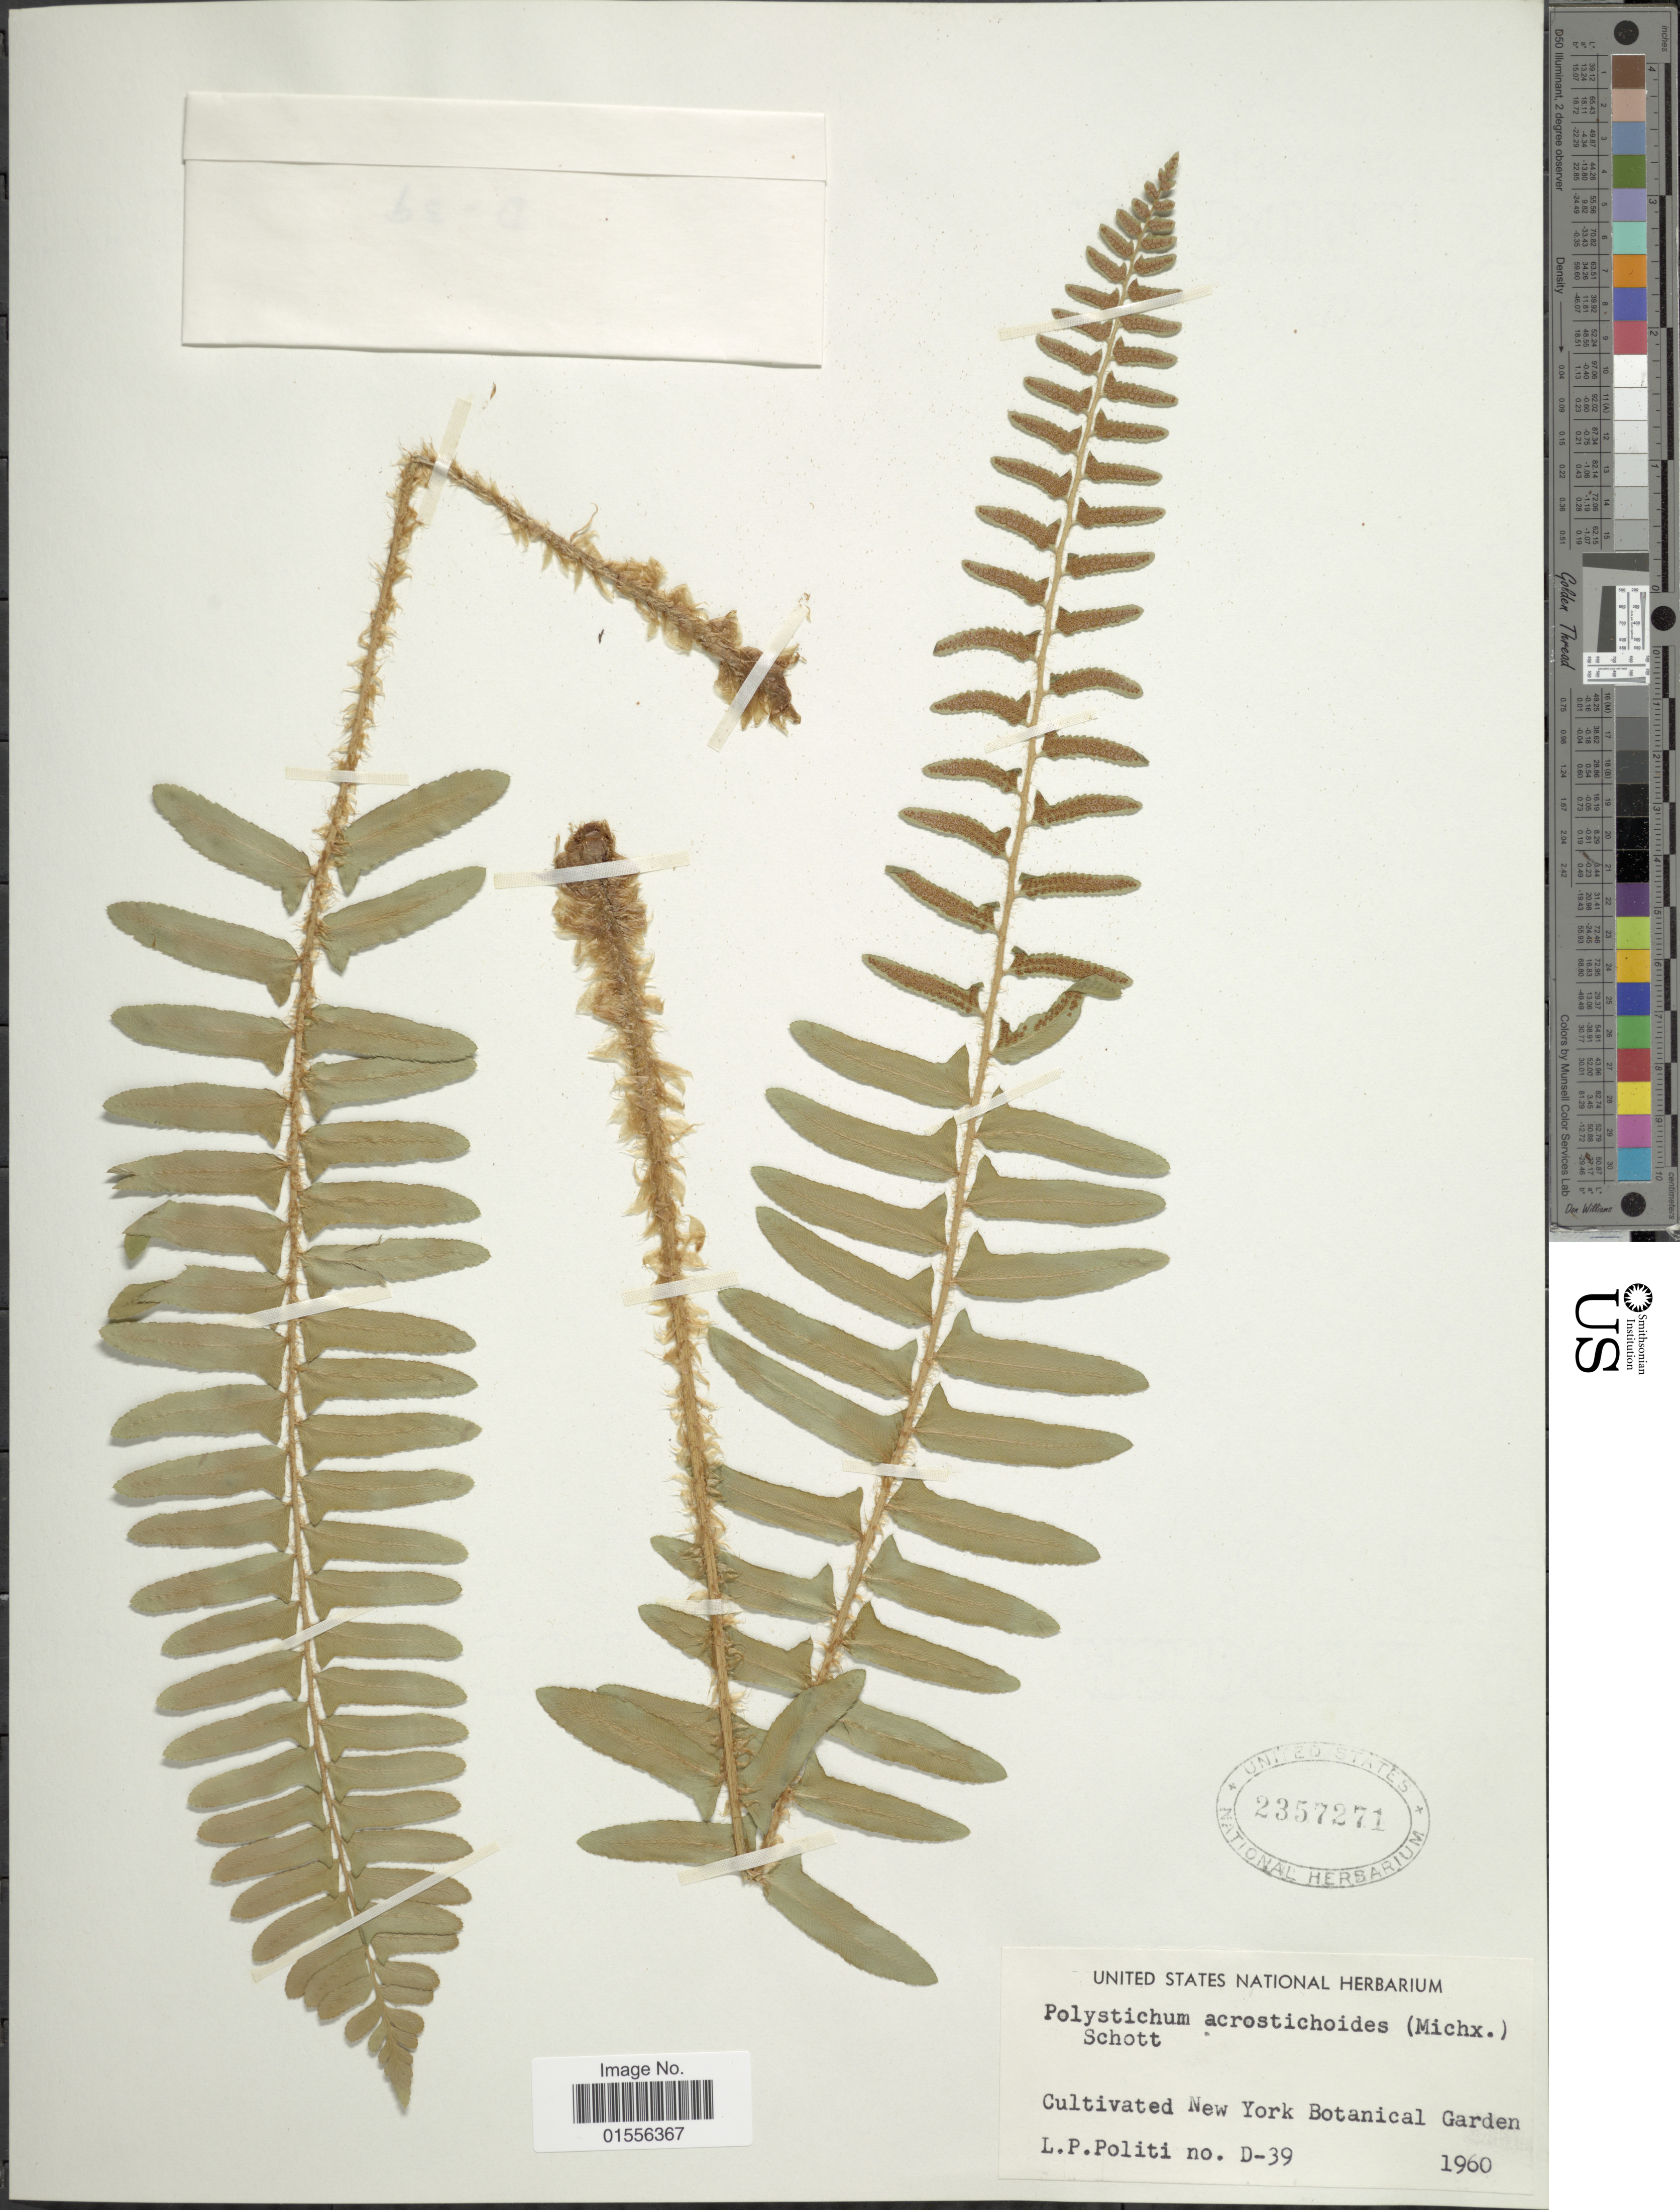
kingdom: Plantae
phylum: Tracheophyta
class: Polypodiopsida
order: Polypodiales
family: Dryopteridaceae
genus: Polystichum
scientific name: Polystichum acrostichoides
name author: (Michx.) Schott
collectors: L. Politi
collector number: D-39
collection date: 1960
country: United States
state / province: New York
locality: New York Botanical Garden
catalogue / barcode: US 2357271